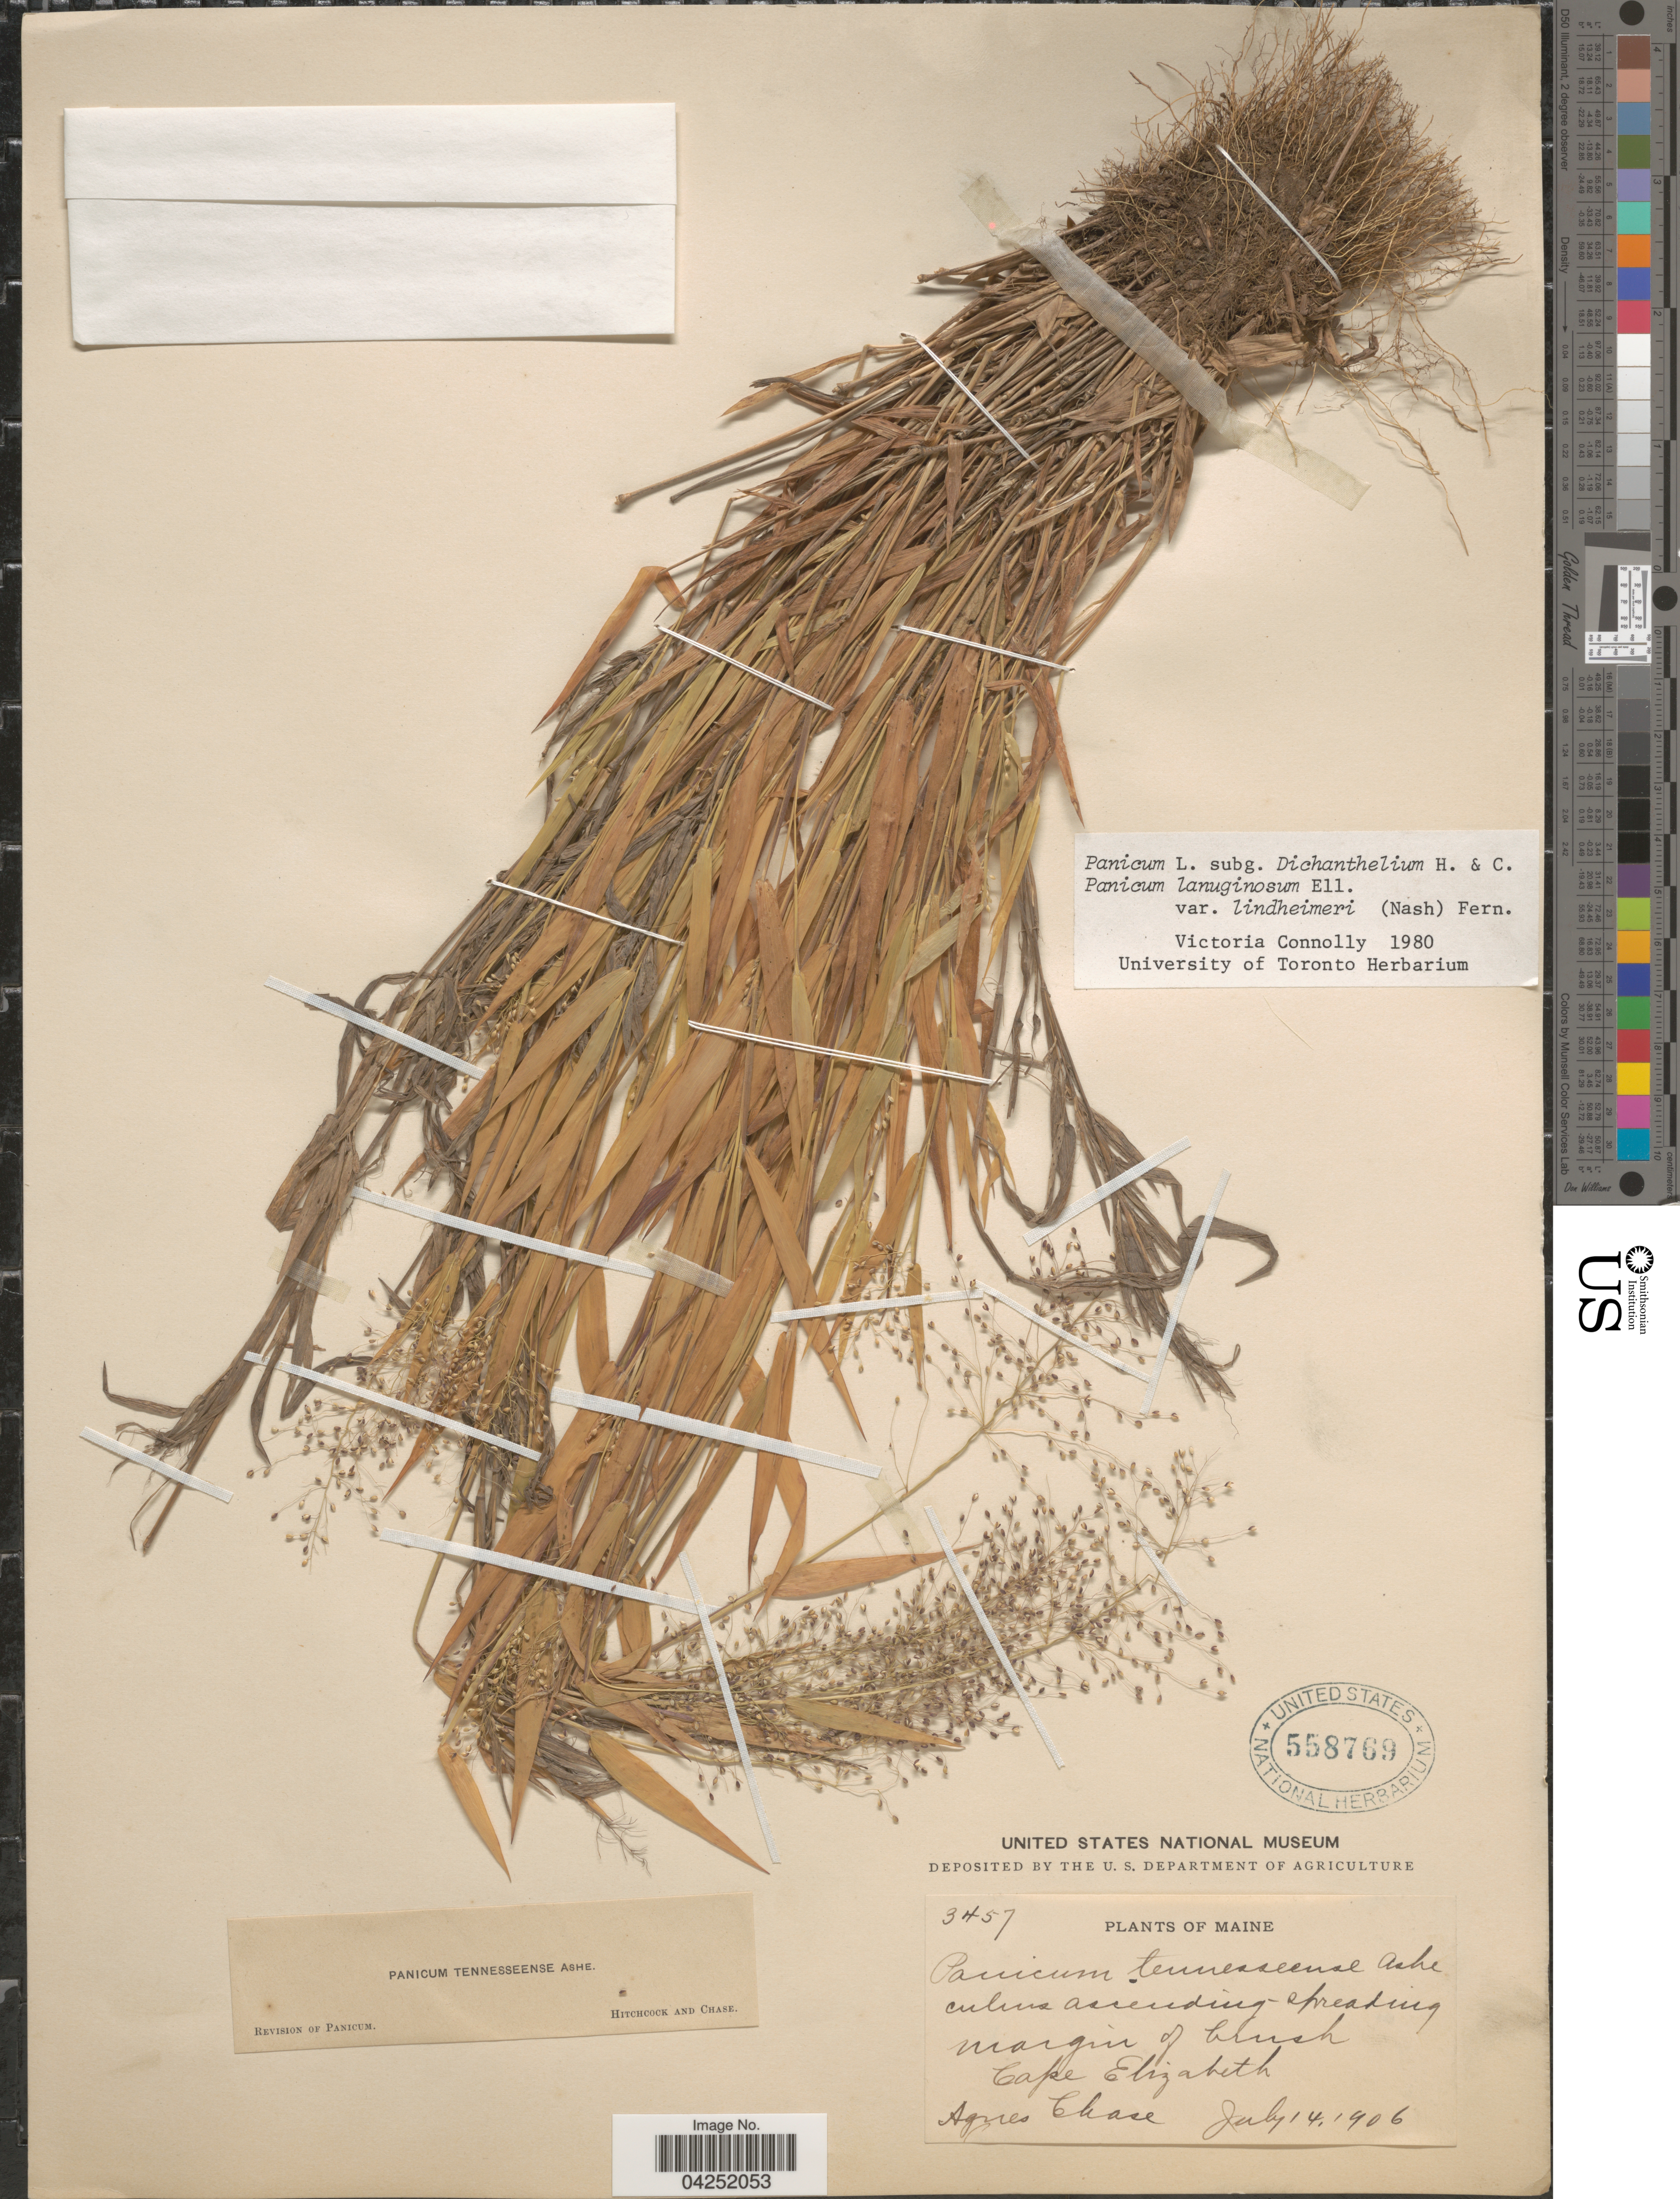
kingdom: Plantae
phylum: Tracheophyta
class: Liliopsida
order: Poales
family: Poaceae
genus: Dichanthelium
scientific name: Dichanthelium acuminatum var. lindheimeri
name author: (Nash) Gould & C.A. Clark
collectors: A. Chase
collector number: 3457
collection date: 1906-07-14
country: United States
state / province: Maine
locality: Margin of brush, Cape Elizabeth.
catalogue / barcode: US 558769